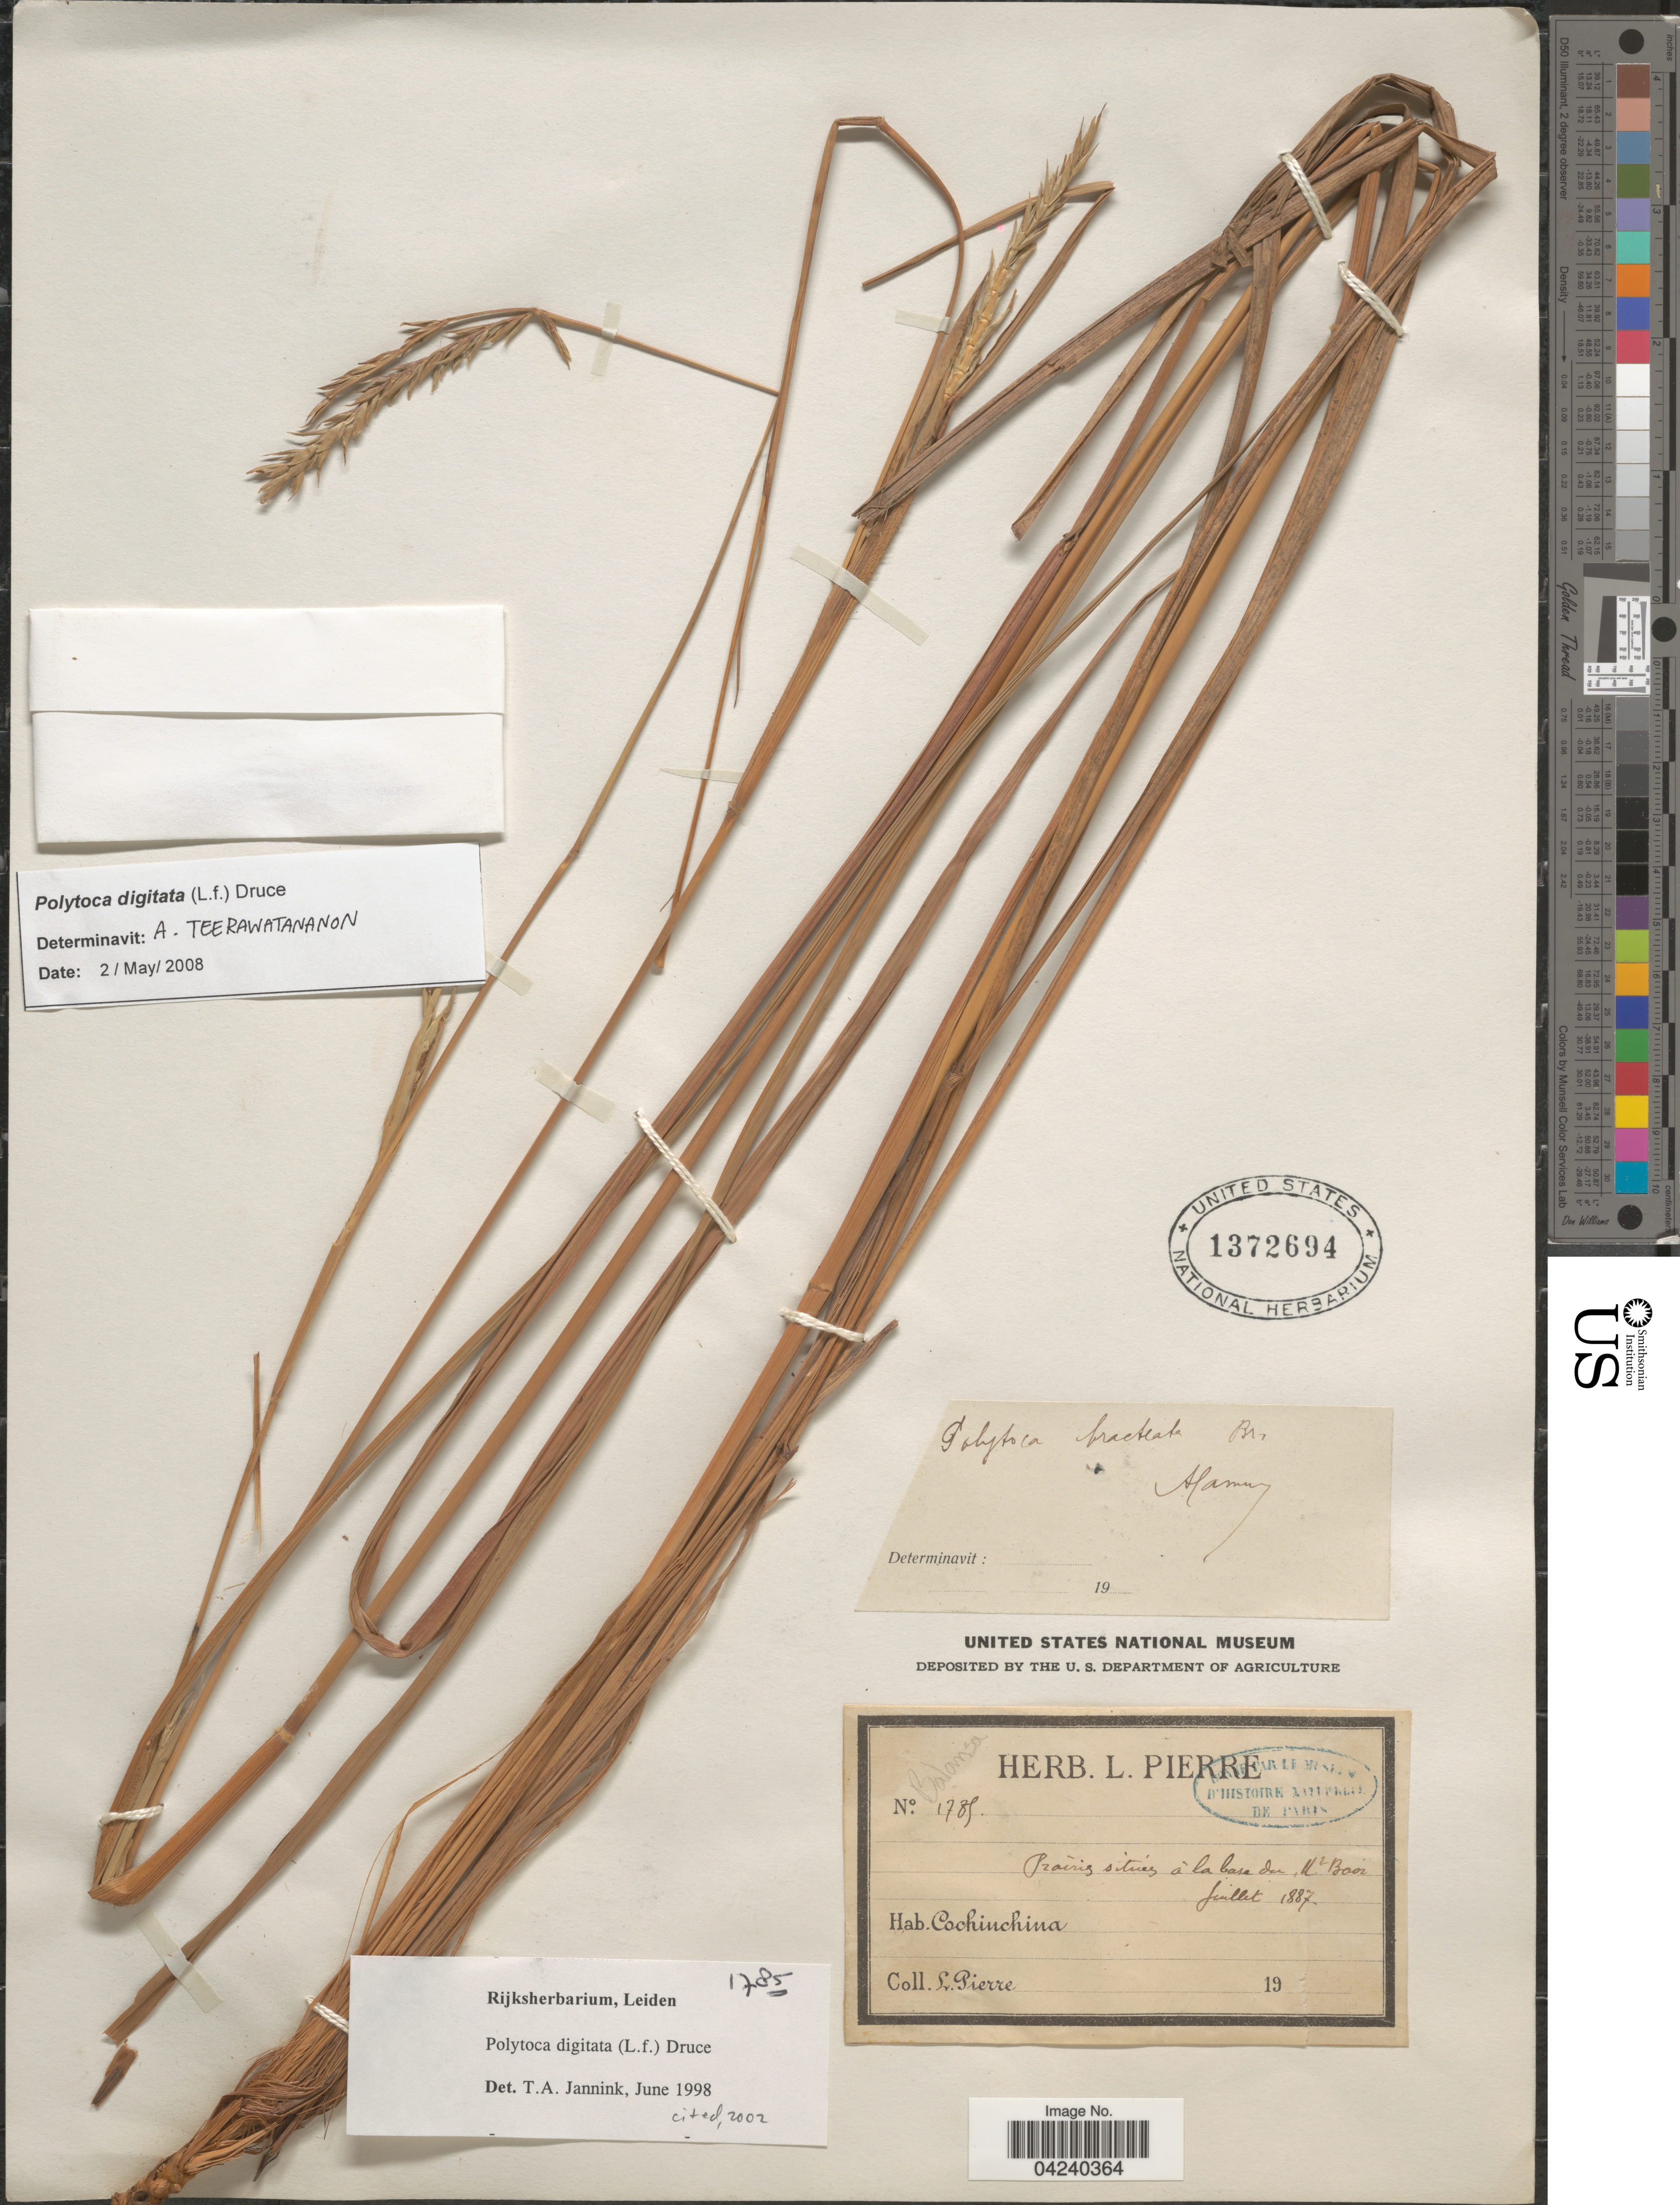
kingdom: Plantae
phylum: Tracheophyta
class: Liliopsida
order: Poales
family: Poaceae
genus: Polytoca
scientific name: Polytoca digitata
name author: (L. f.) Druce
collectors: L. Pierre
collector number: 1785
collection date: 1887-07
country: Vietnam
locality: Prairies situes à la base du, Ht. Booi. Cochinchina.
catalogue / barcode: US 1372694